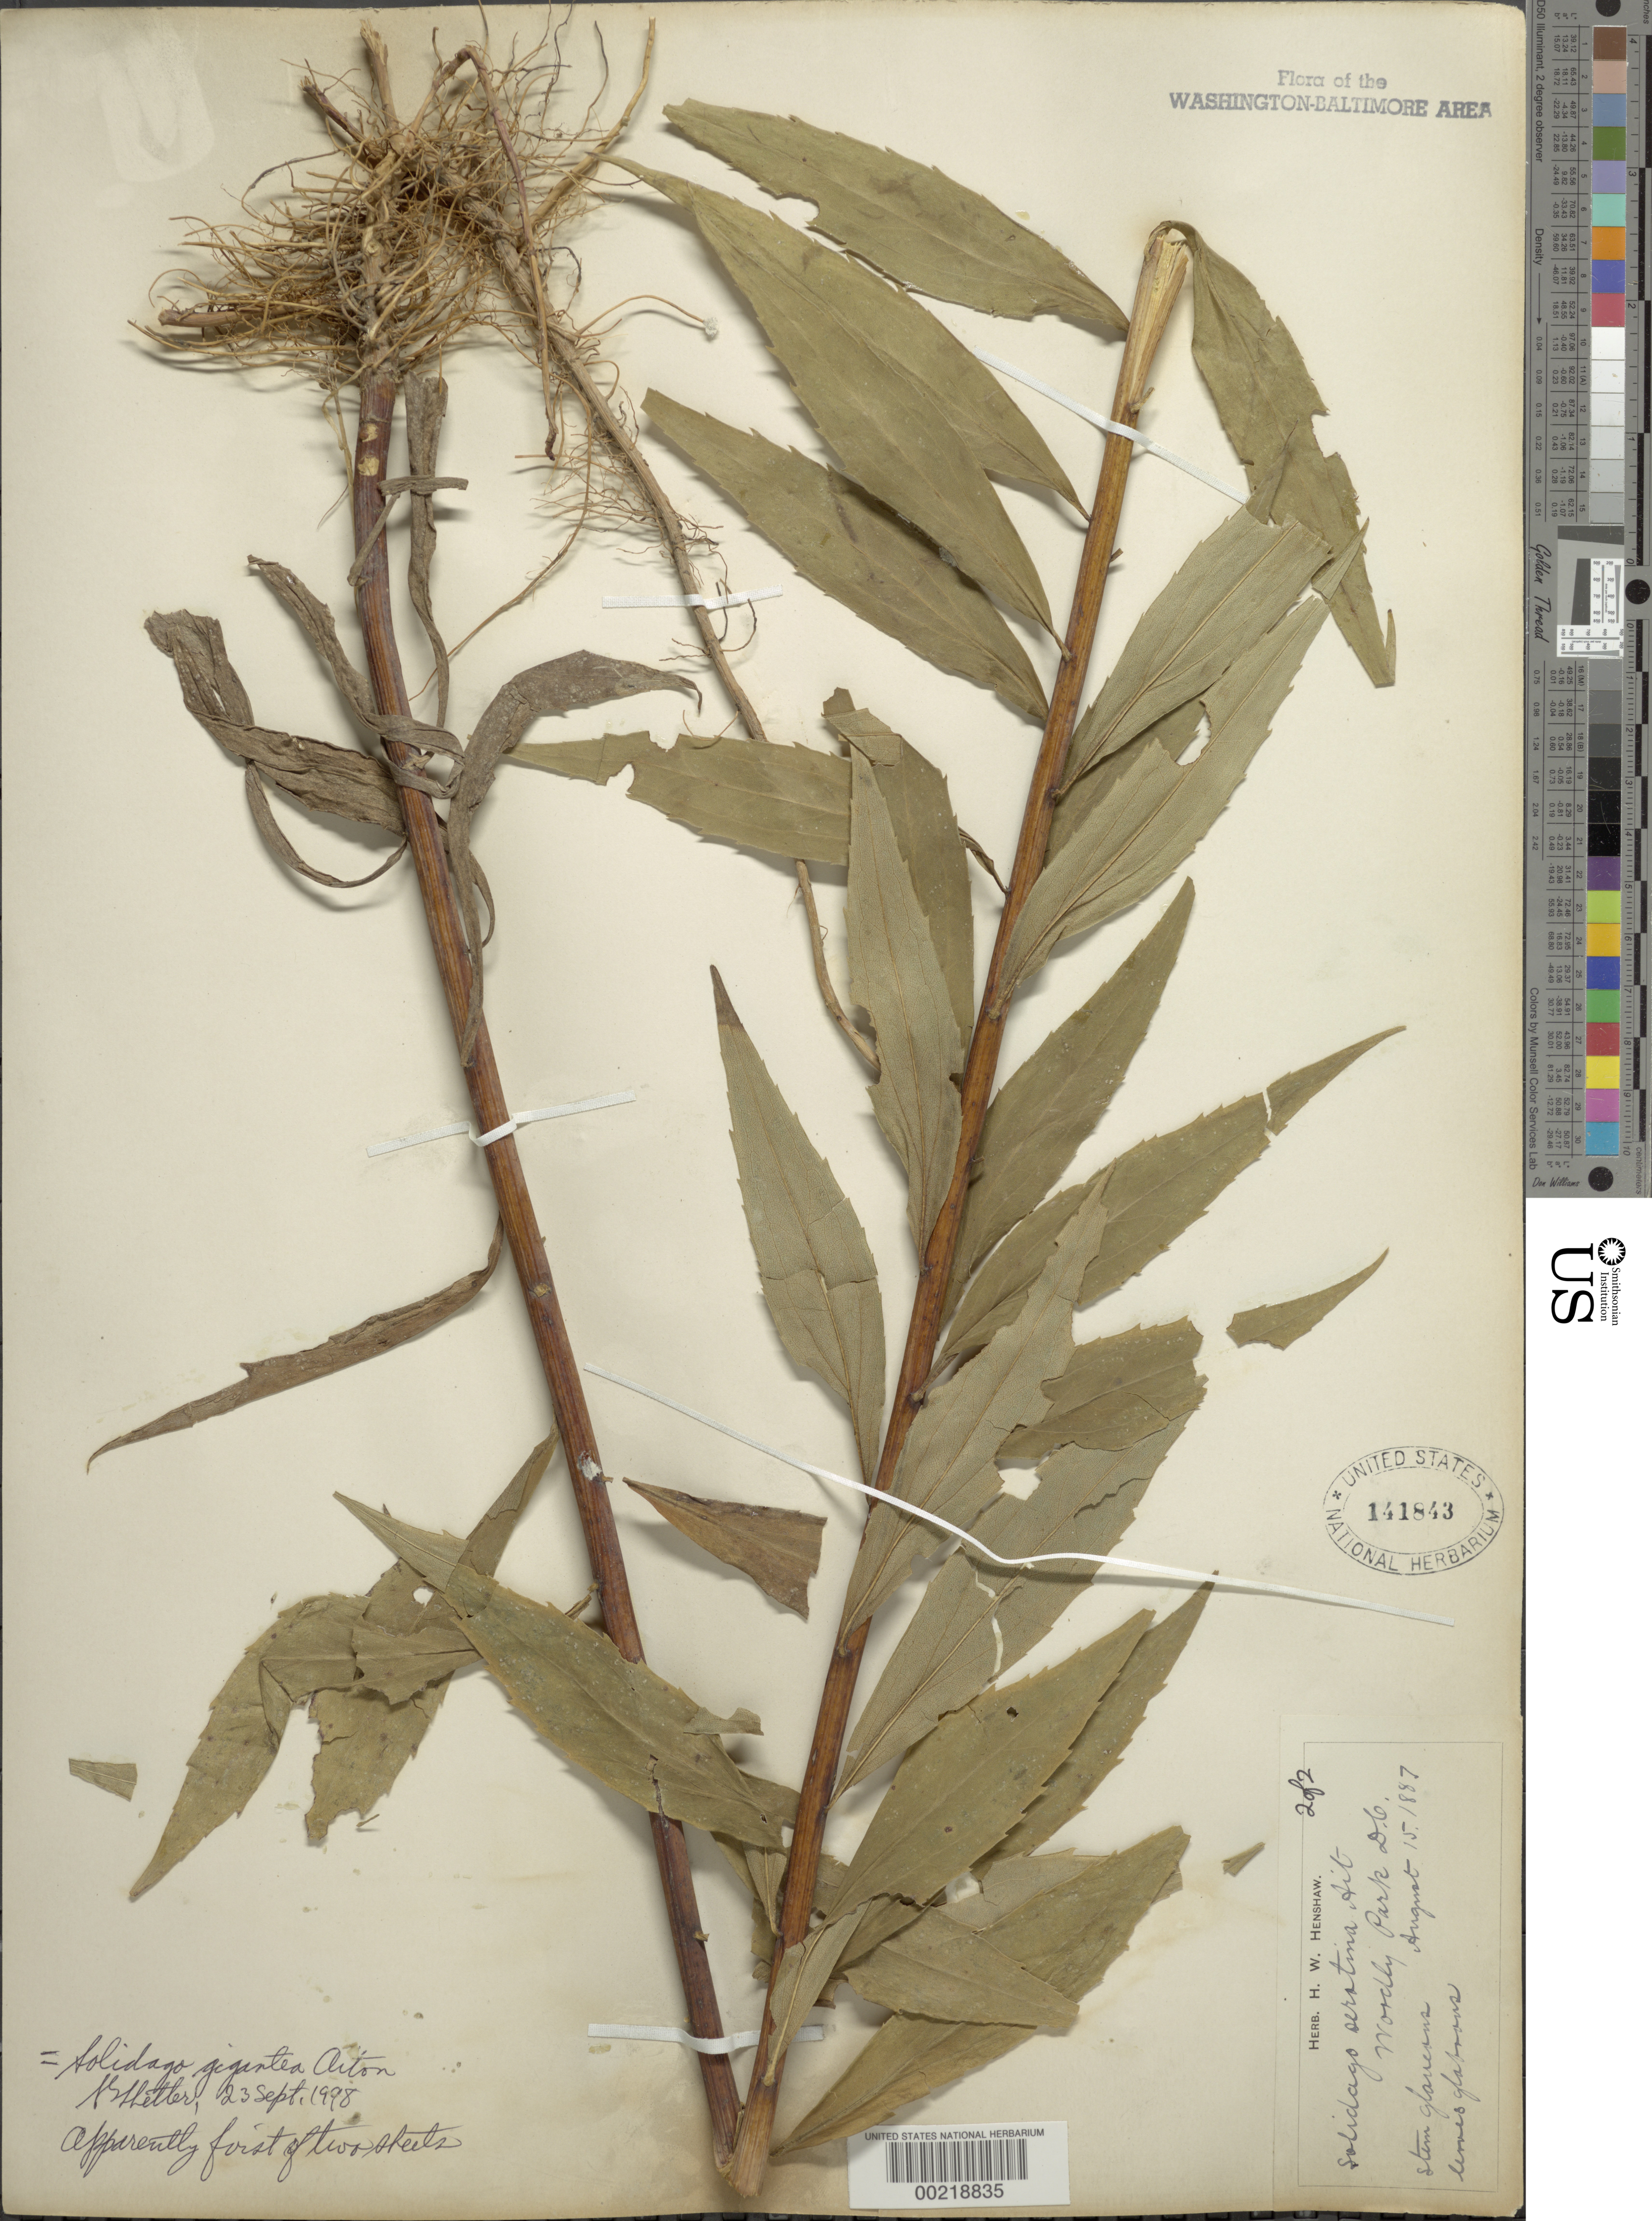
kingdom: Plantae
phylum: Tracheophyta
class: Magnoliopsida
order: Asterales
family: Asteraceae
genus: Solidago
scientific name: Solidago gigantea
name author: Aiton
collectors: H. Henshaw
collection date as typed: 15 Aug 1885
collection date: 1885-08-15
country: United States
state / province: District of Columbia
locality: Woodley Park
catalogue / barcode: US 141843